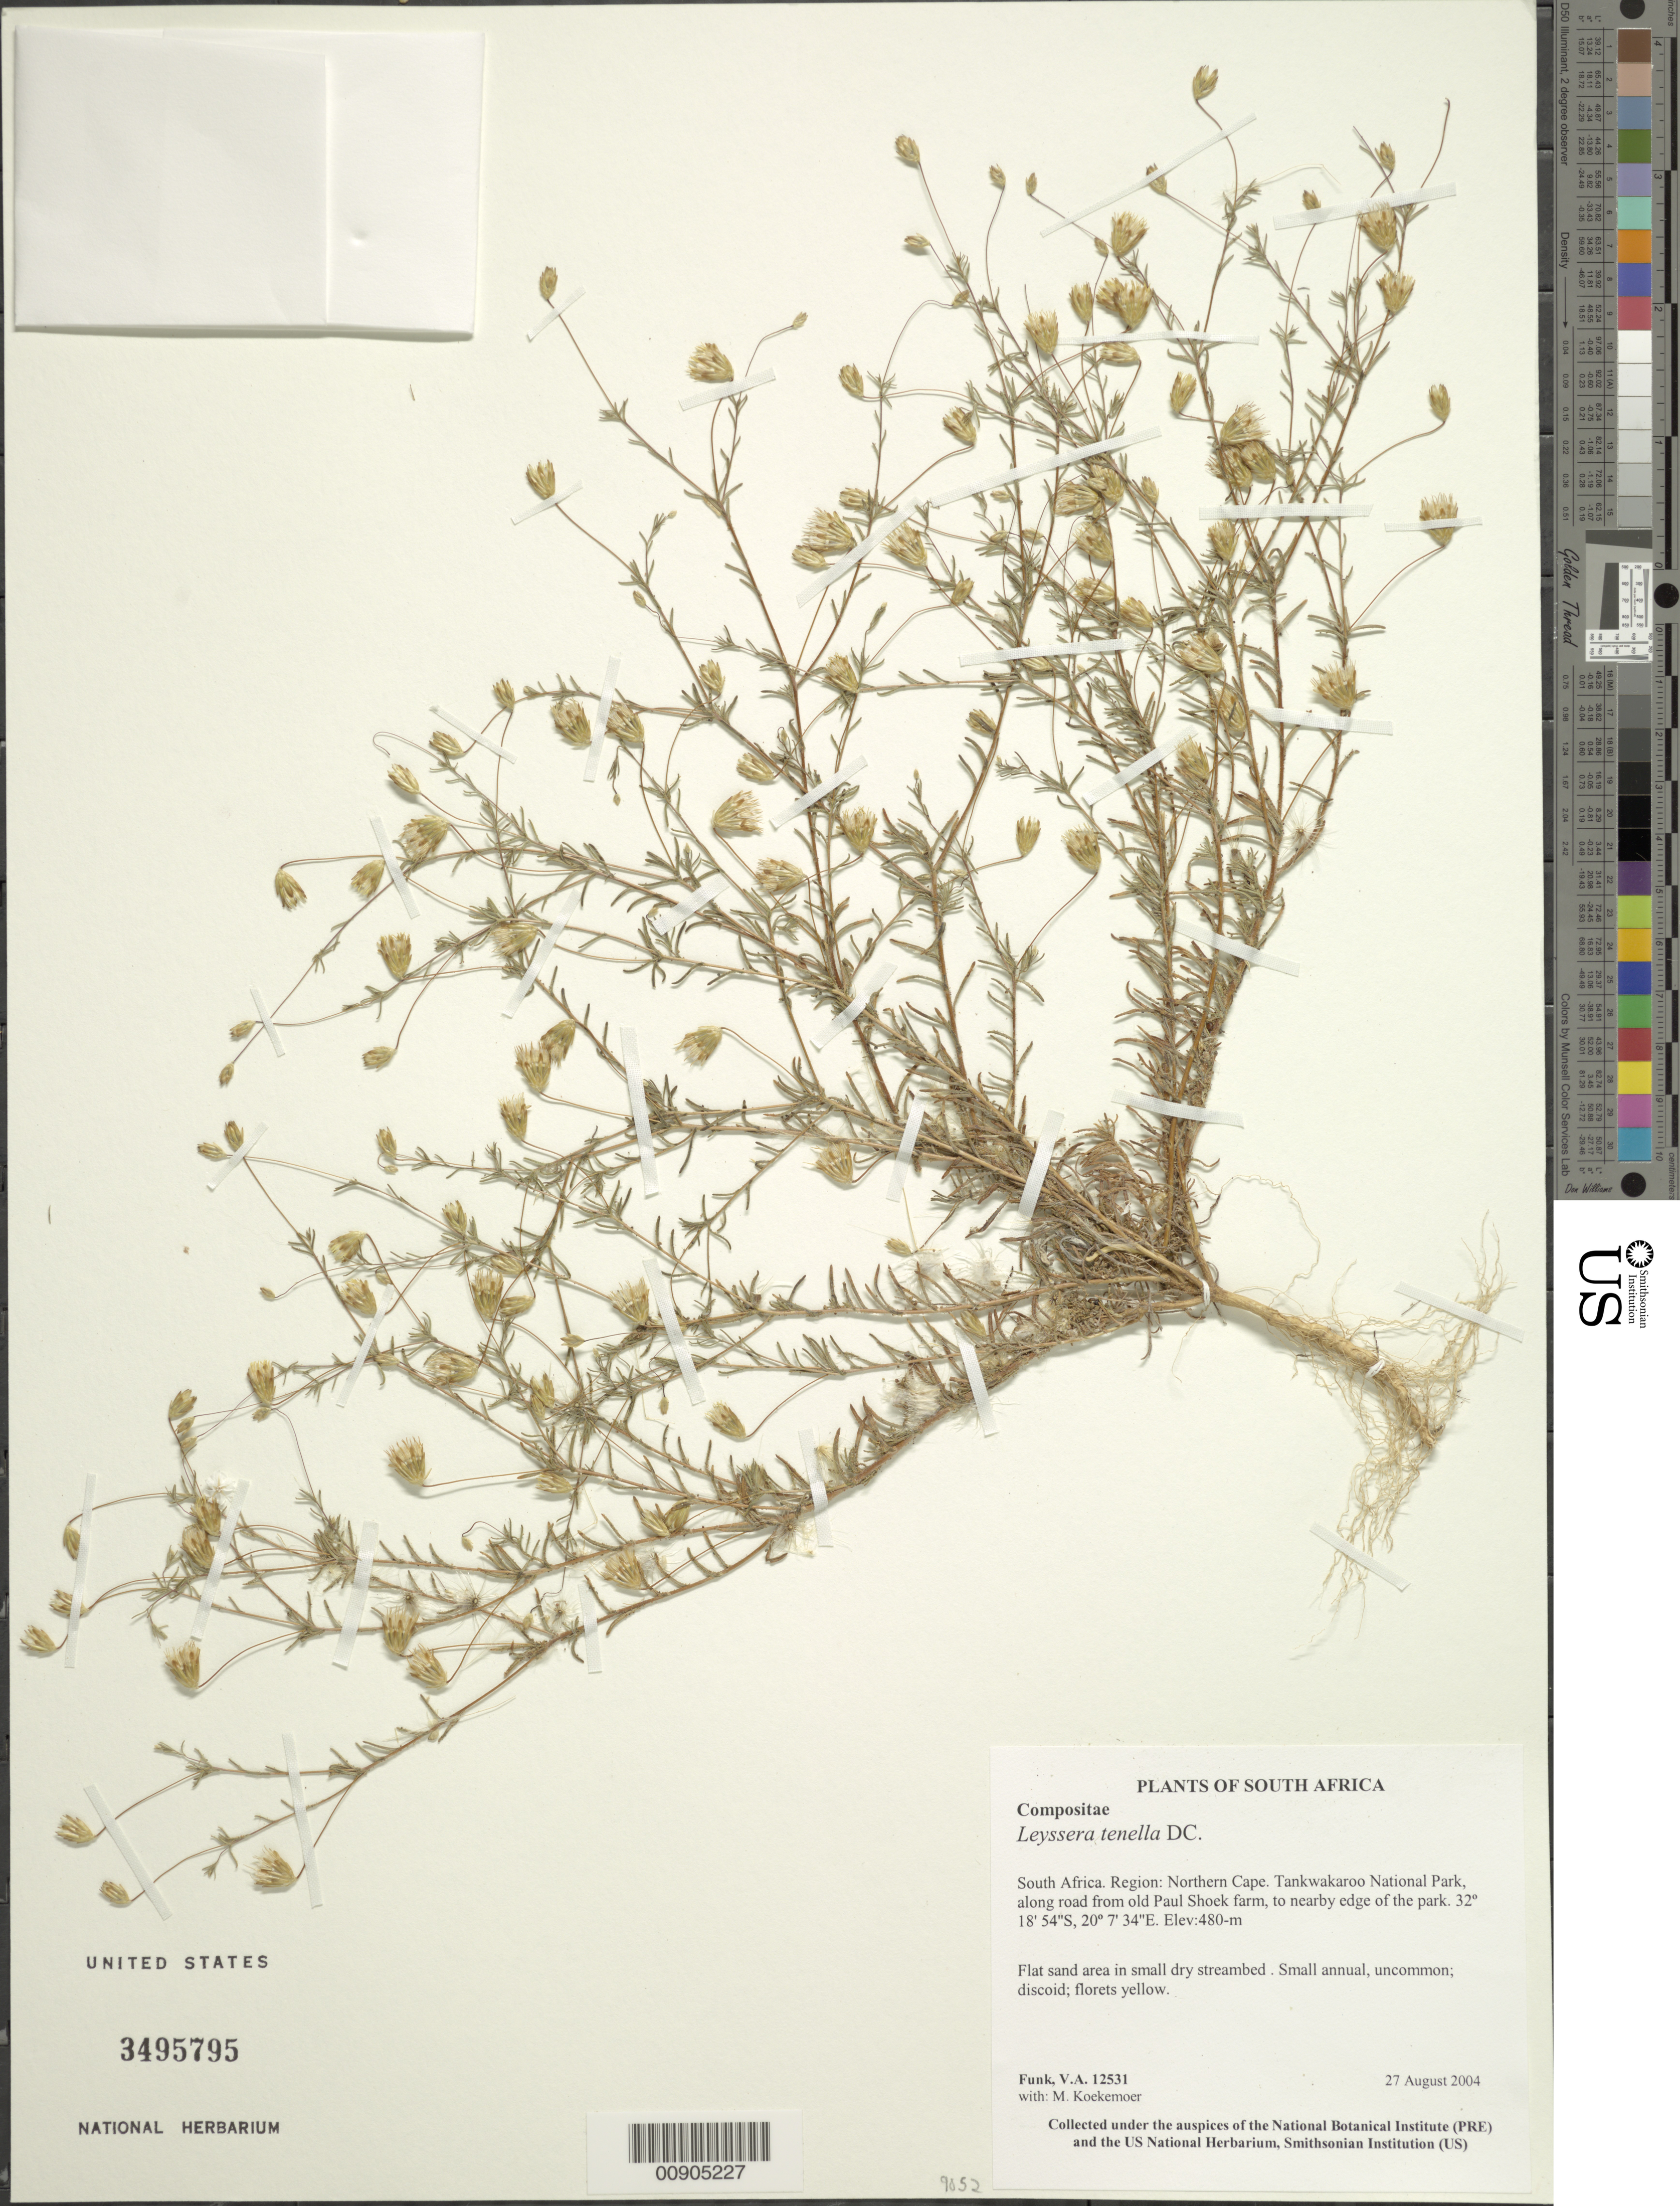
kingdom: Plantae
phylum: Tracheophyta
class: Magnoliopsida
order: Asterales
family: Asteraceae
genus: Leysera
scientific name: Leysera tenella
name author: DC.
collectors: V. Funk & M. Koekemoer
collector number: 12531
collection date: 2004-08-27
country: South Africa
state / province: Northern Cape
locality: Tankwakaroo National Park, road from old Paul Shoek farm to edge of park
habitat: Flat sand area in small dry streambed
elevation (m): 480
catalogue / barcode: US 3495795